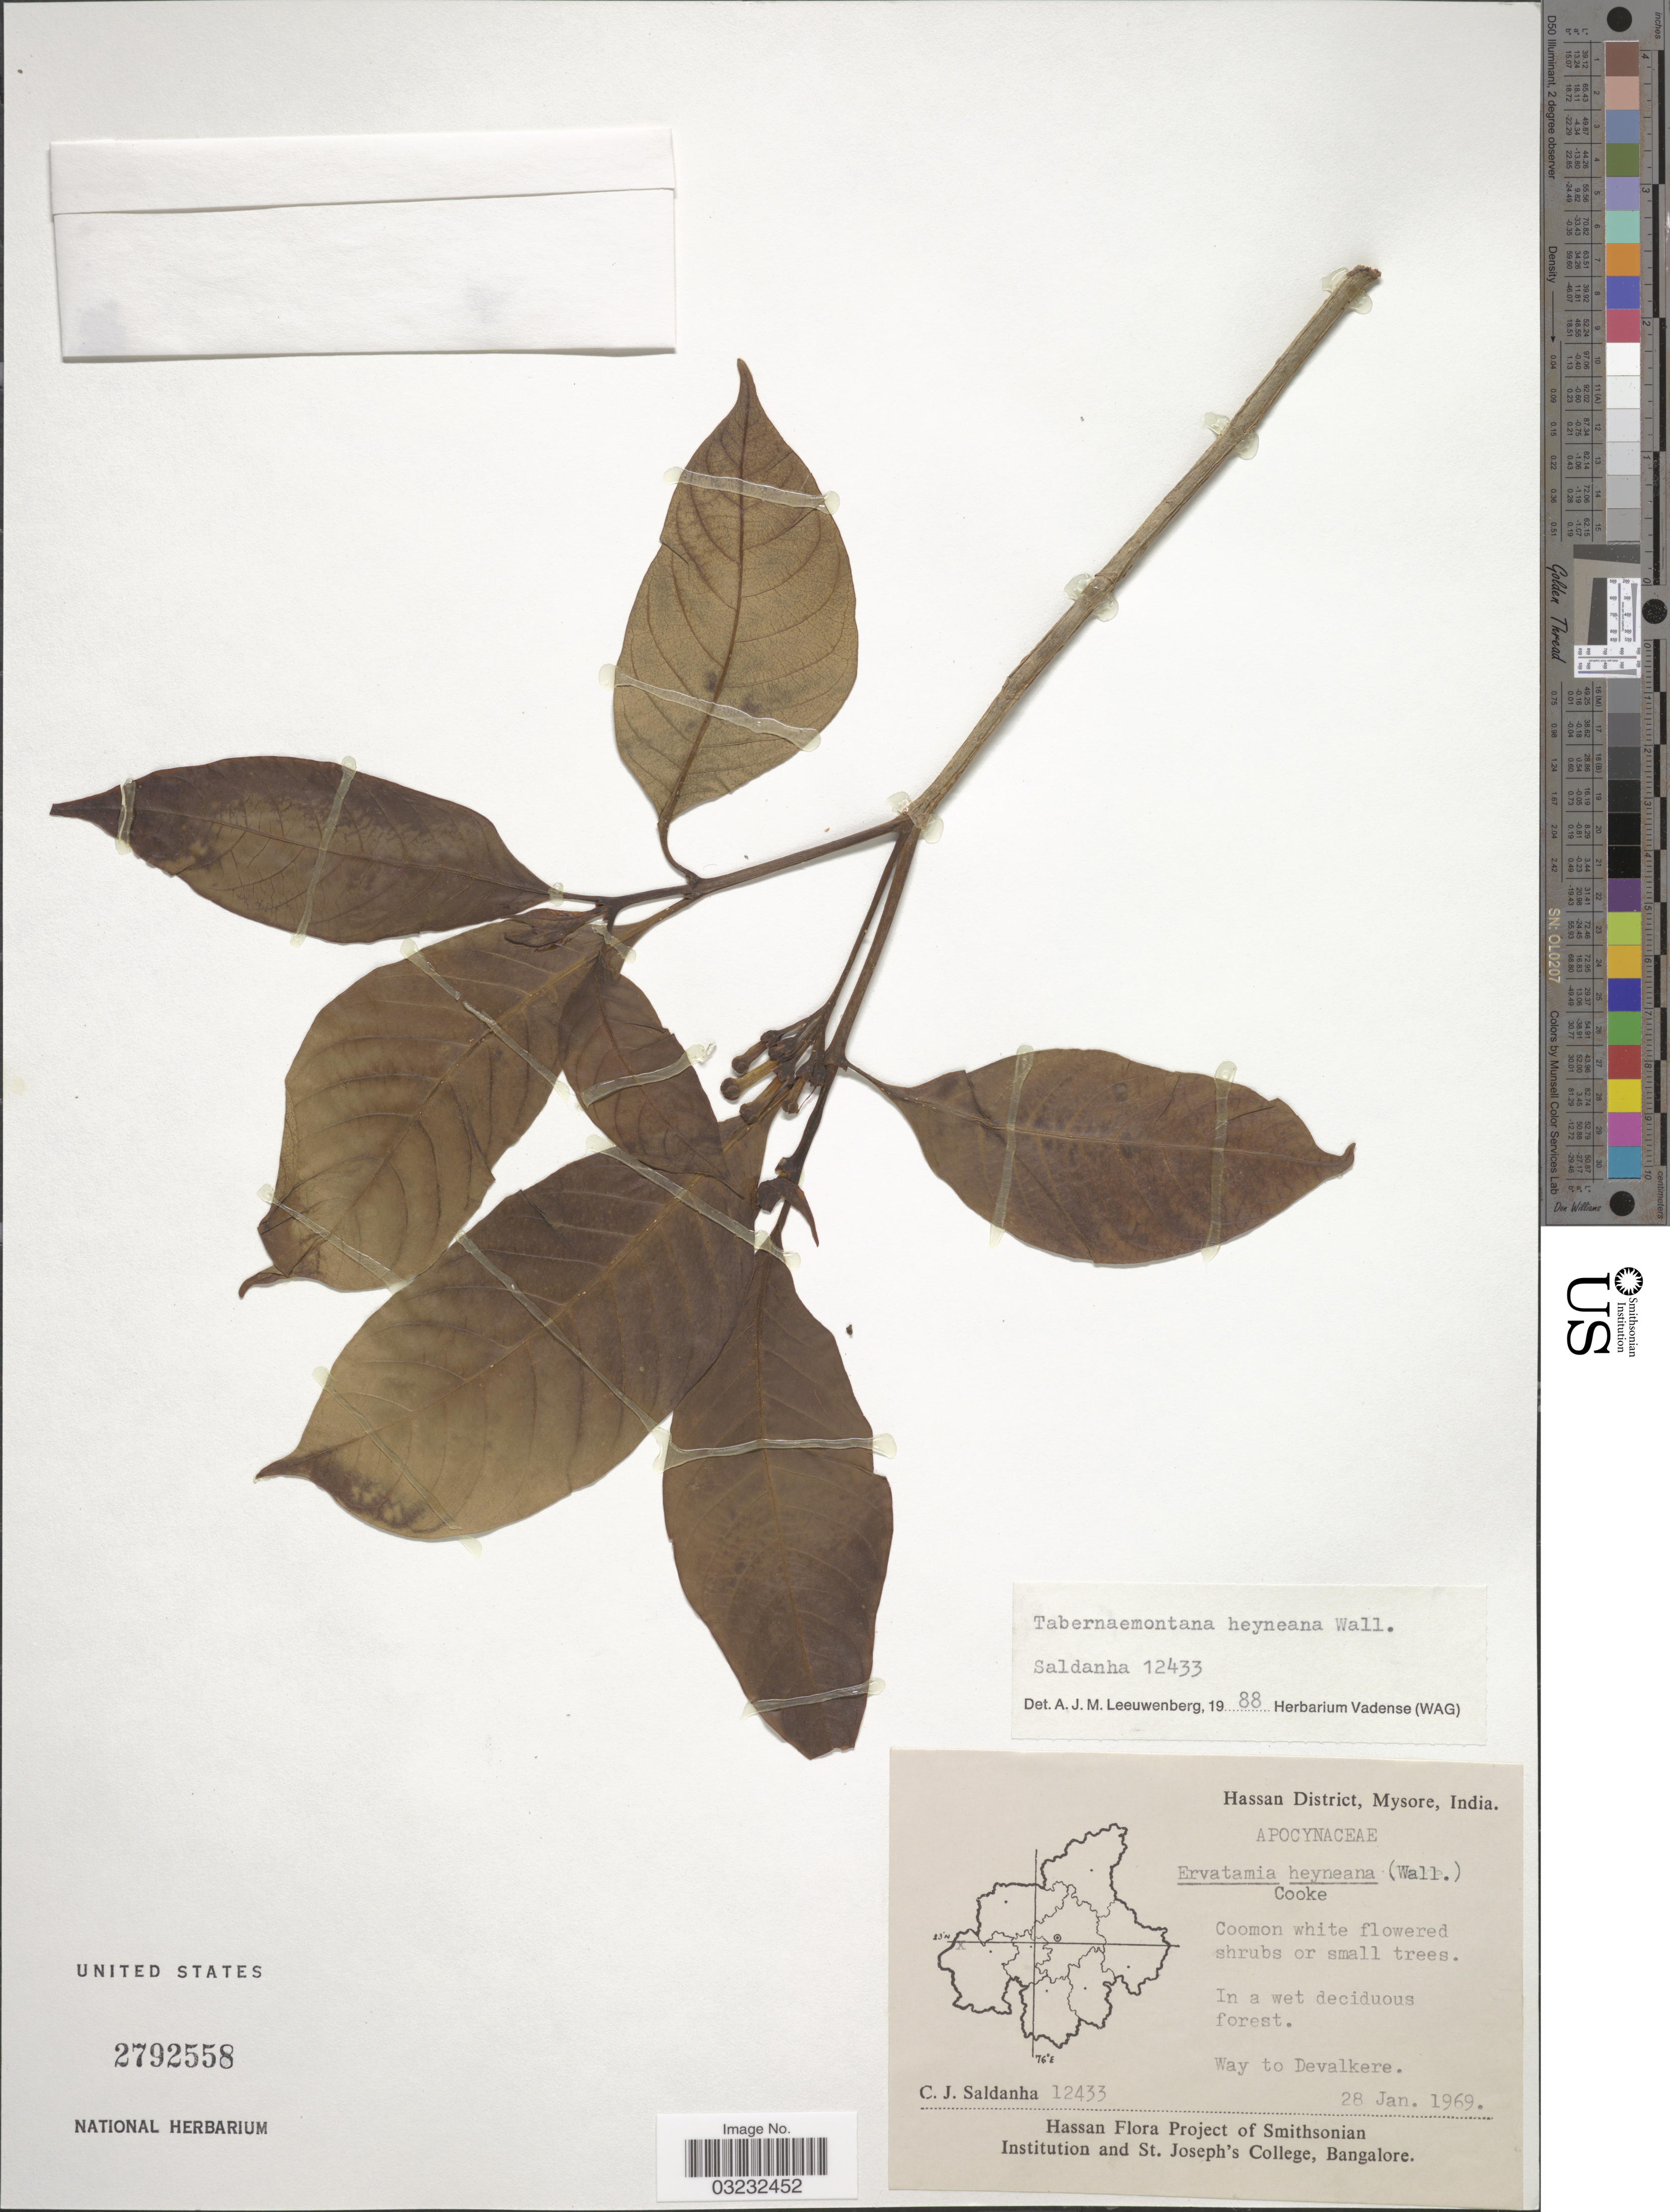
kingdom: Plantae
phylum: Tracheophyta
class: Magnoliopsida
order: Gentianales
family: Apocynaceae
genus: Tabernaemontana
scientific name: Tabernaemontana heyneana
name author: Wall.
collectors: C. J. Saldanha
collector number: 12433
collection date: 1969-01-28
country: India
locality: Hassan District, Mysore, Way to Devalkere.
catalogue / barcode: US 2792558